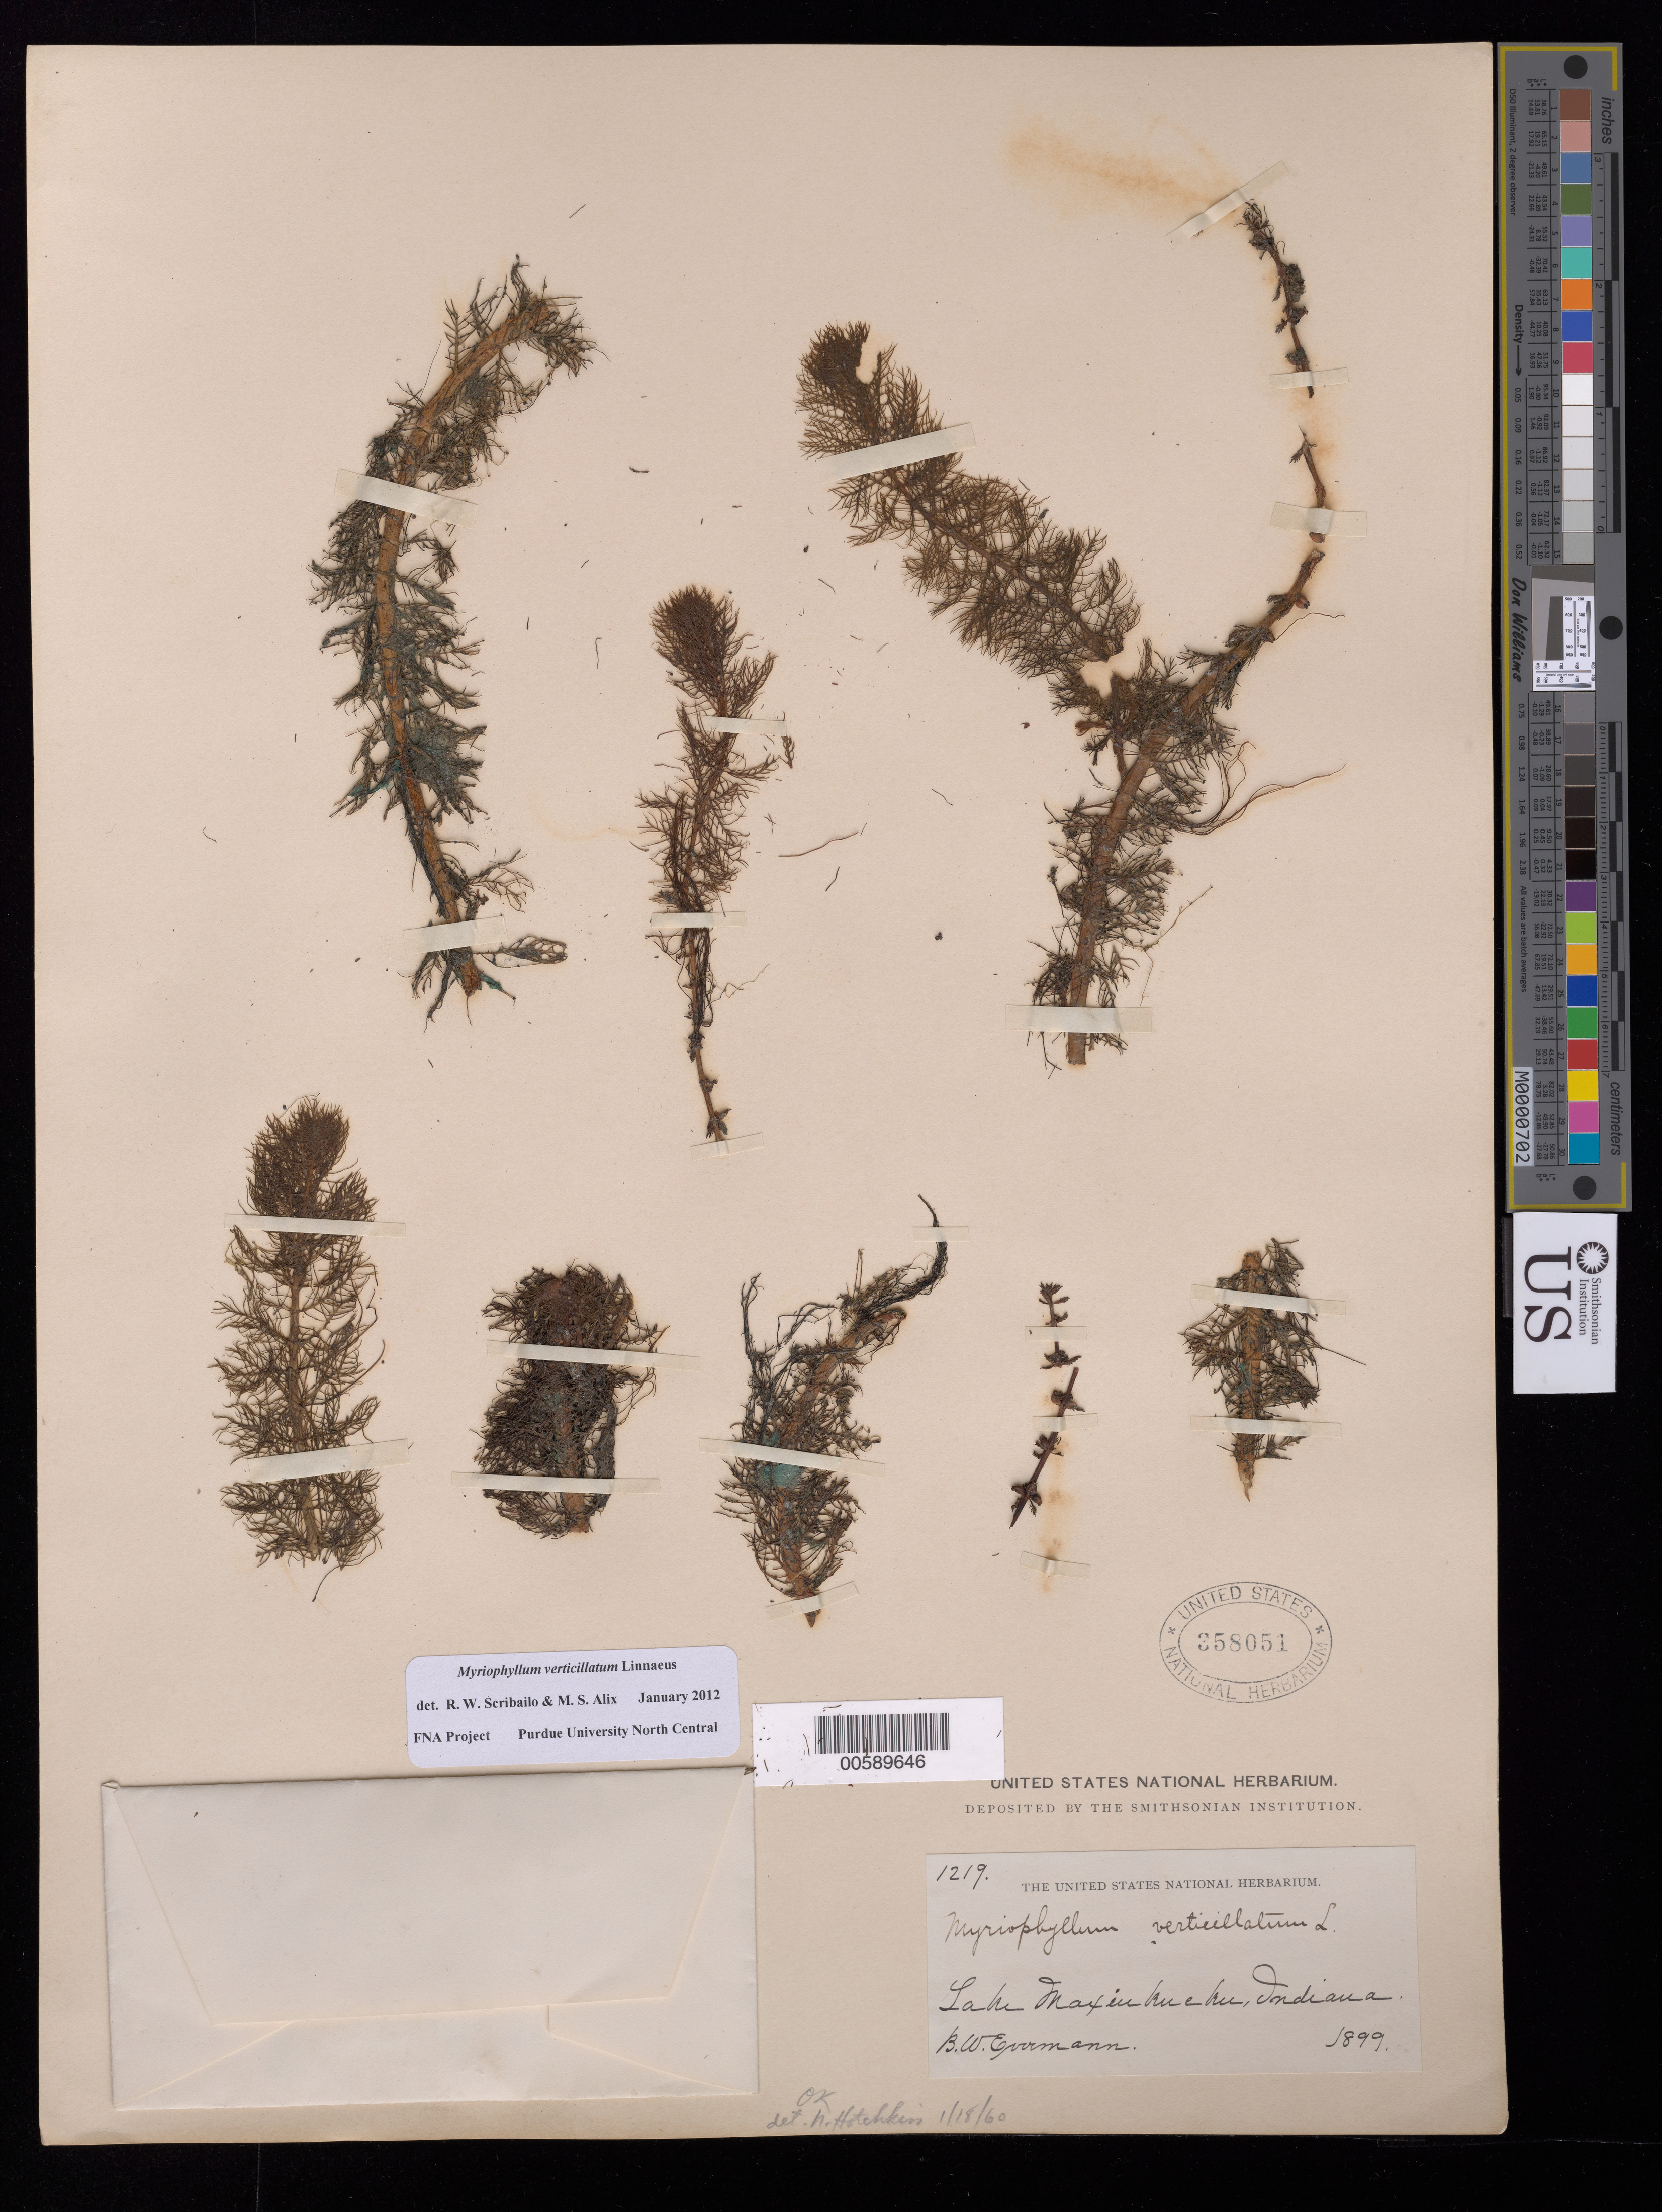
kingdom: Plantae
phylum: Tracheophyta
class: Magnoliopsida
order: Saxifragales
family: Haloragaceae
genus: Myriophyllum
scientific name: Myriophyllum verticillatum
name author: L.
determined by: Scribailo, R. W.; Alix, M. S.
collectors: B. W. Evermann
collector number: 1219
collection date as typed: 1899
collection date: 1899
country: United States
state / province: Indiana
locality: Lake Maxinkuckee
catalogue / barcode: US 358051